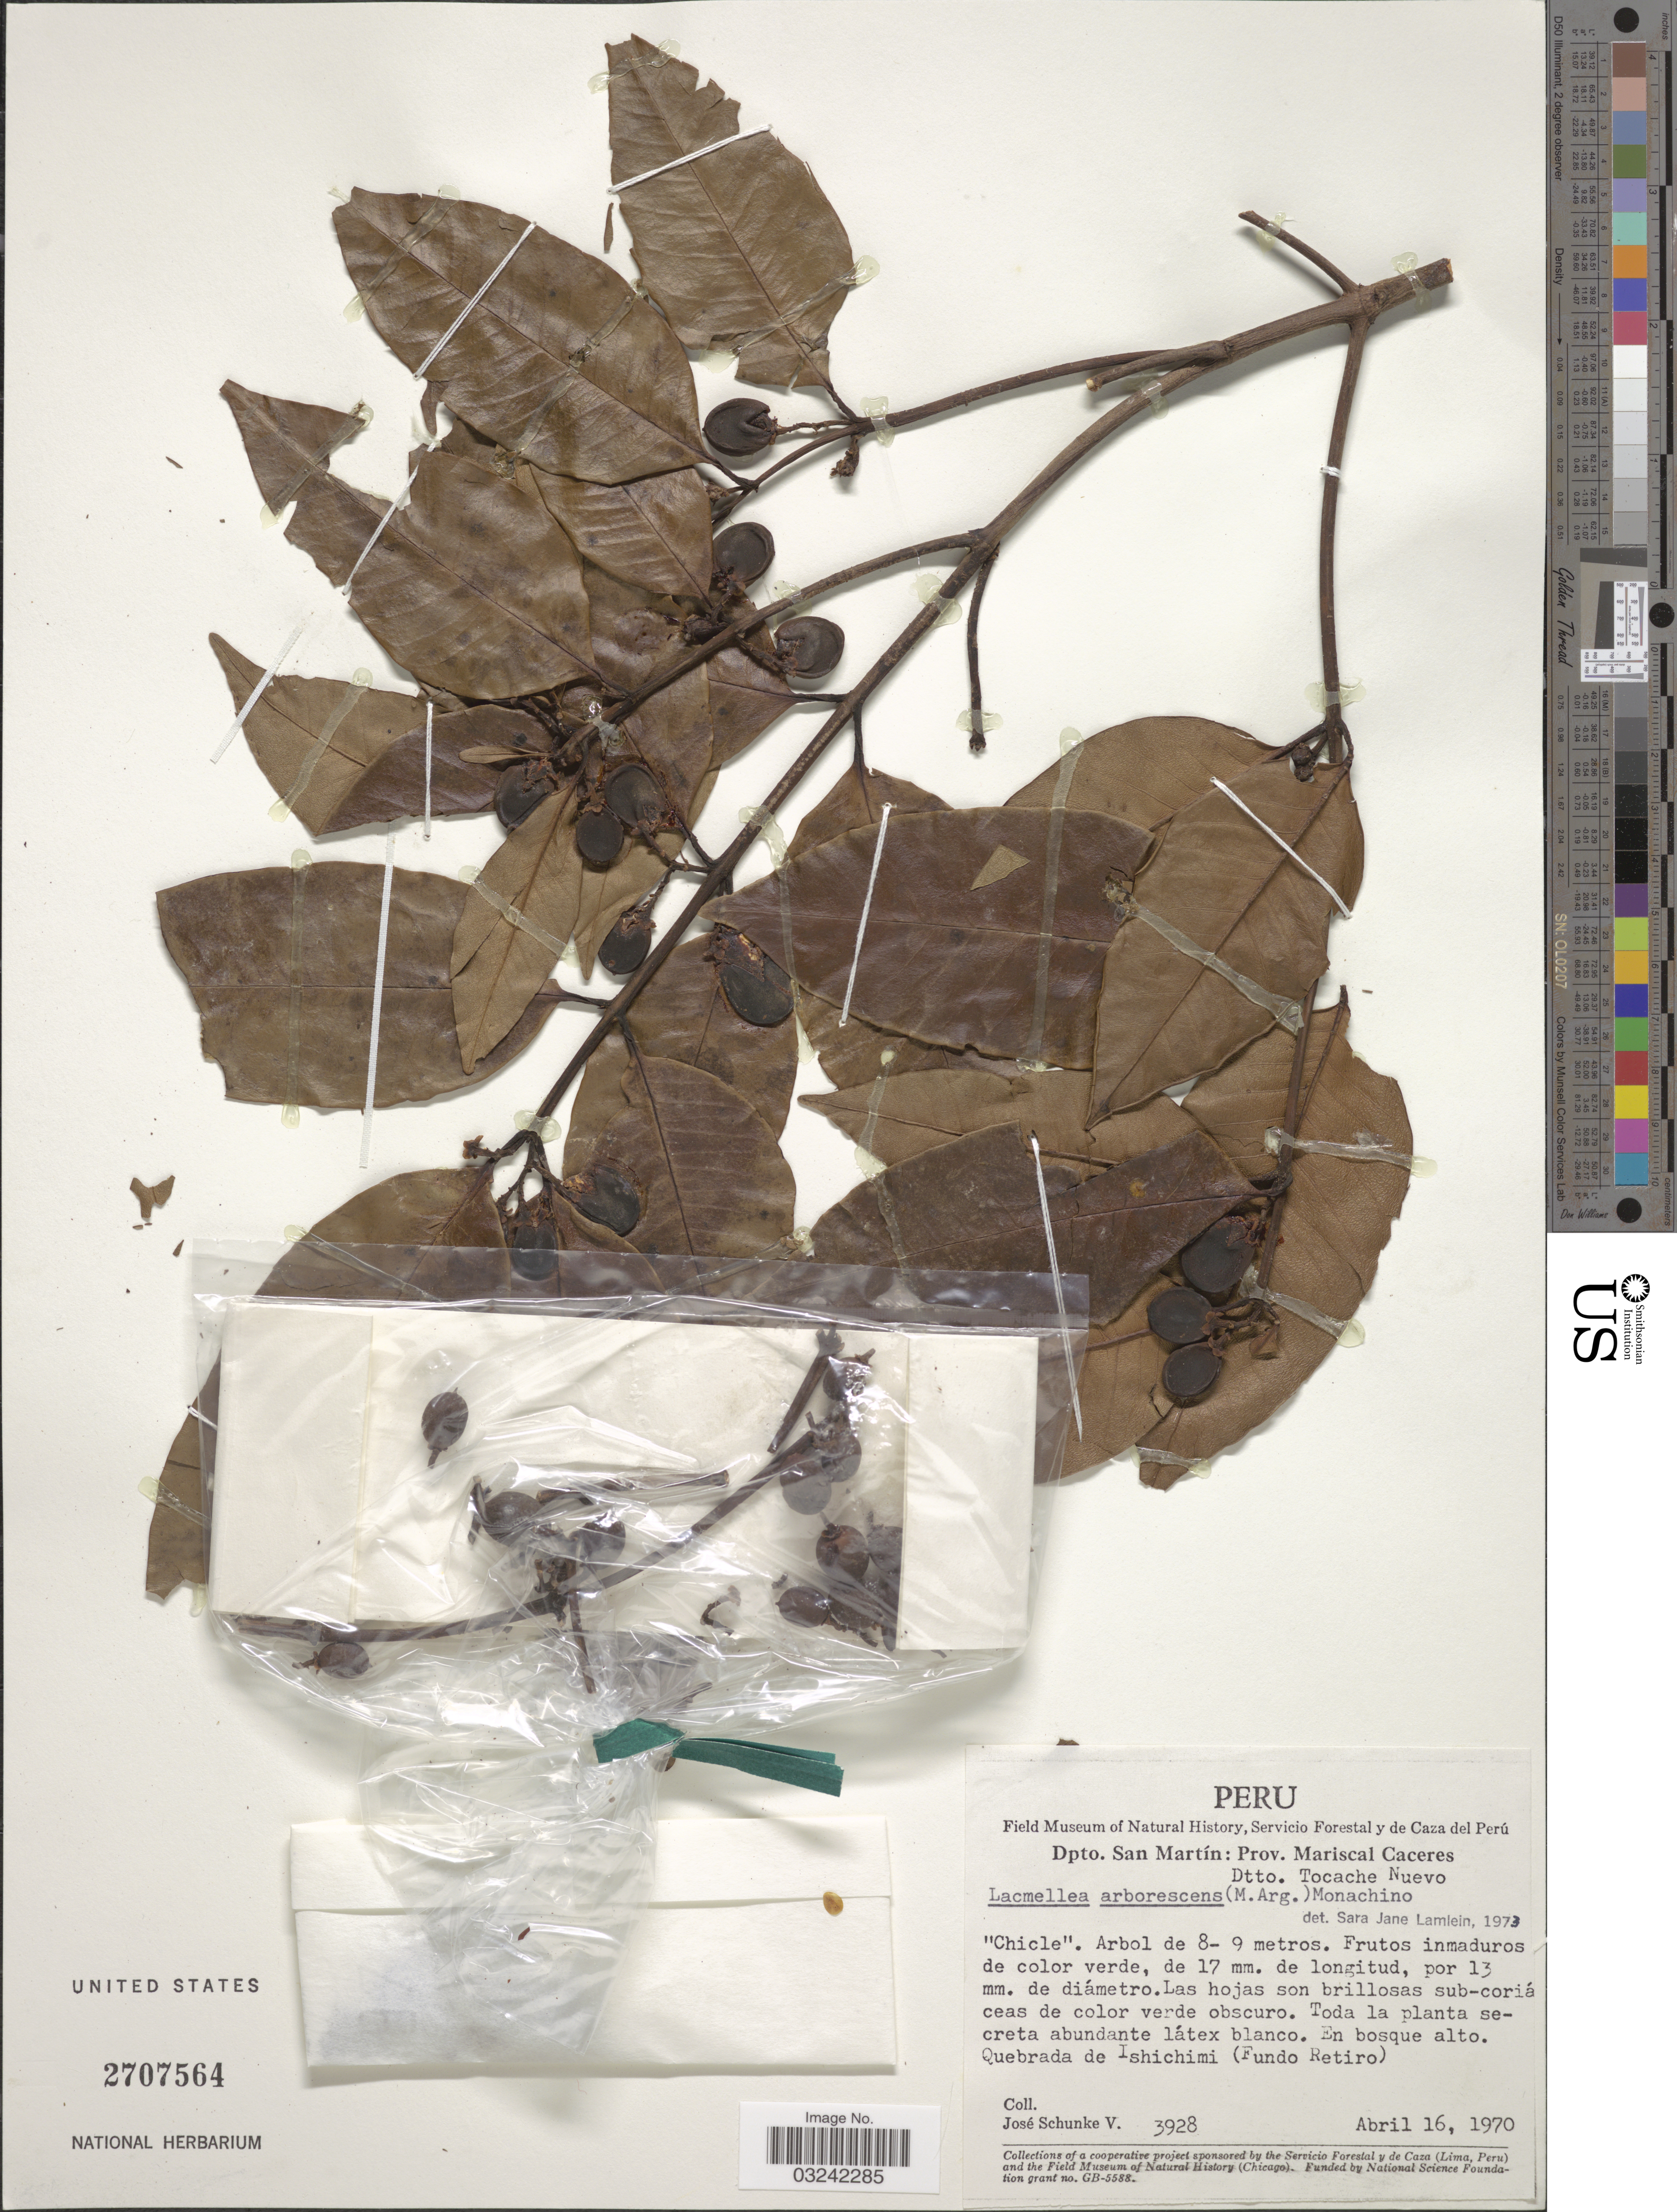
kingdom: Plantae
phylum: Tracheophyta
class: Magnoliopsida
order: Gentianales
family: Apocynaceae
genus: Lacmellea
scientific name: Lacmellea arborescens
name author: (Müll. Arg.) Markgr.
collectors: J. Schunke Vigo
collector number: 3928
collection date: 1970-04-16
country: Peru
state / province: San Martín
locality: Dpto. San Martín: Prov. Mariscal Caceres. Dtto. Tocache Nuevo. Quebrada de Ishichimi (Fundo Retiro).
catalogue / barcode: US 2707564